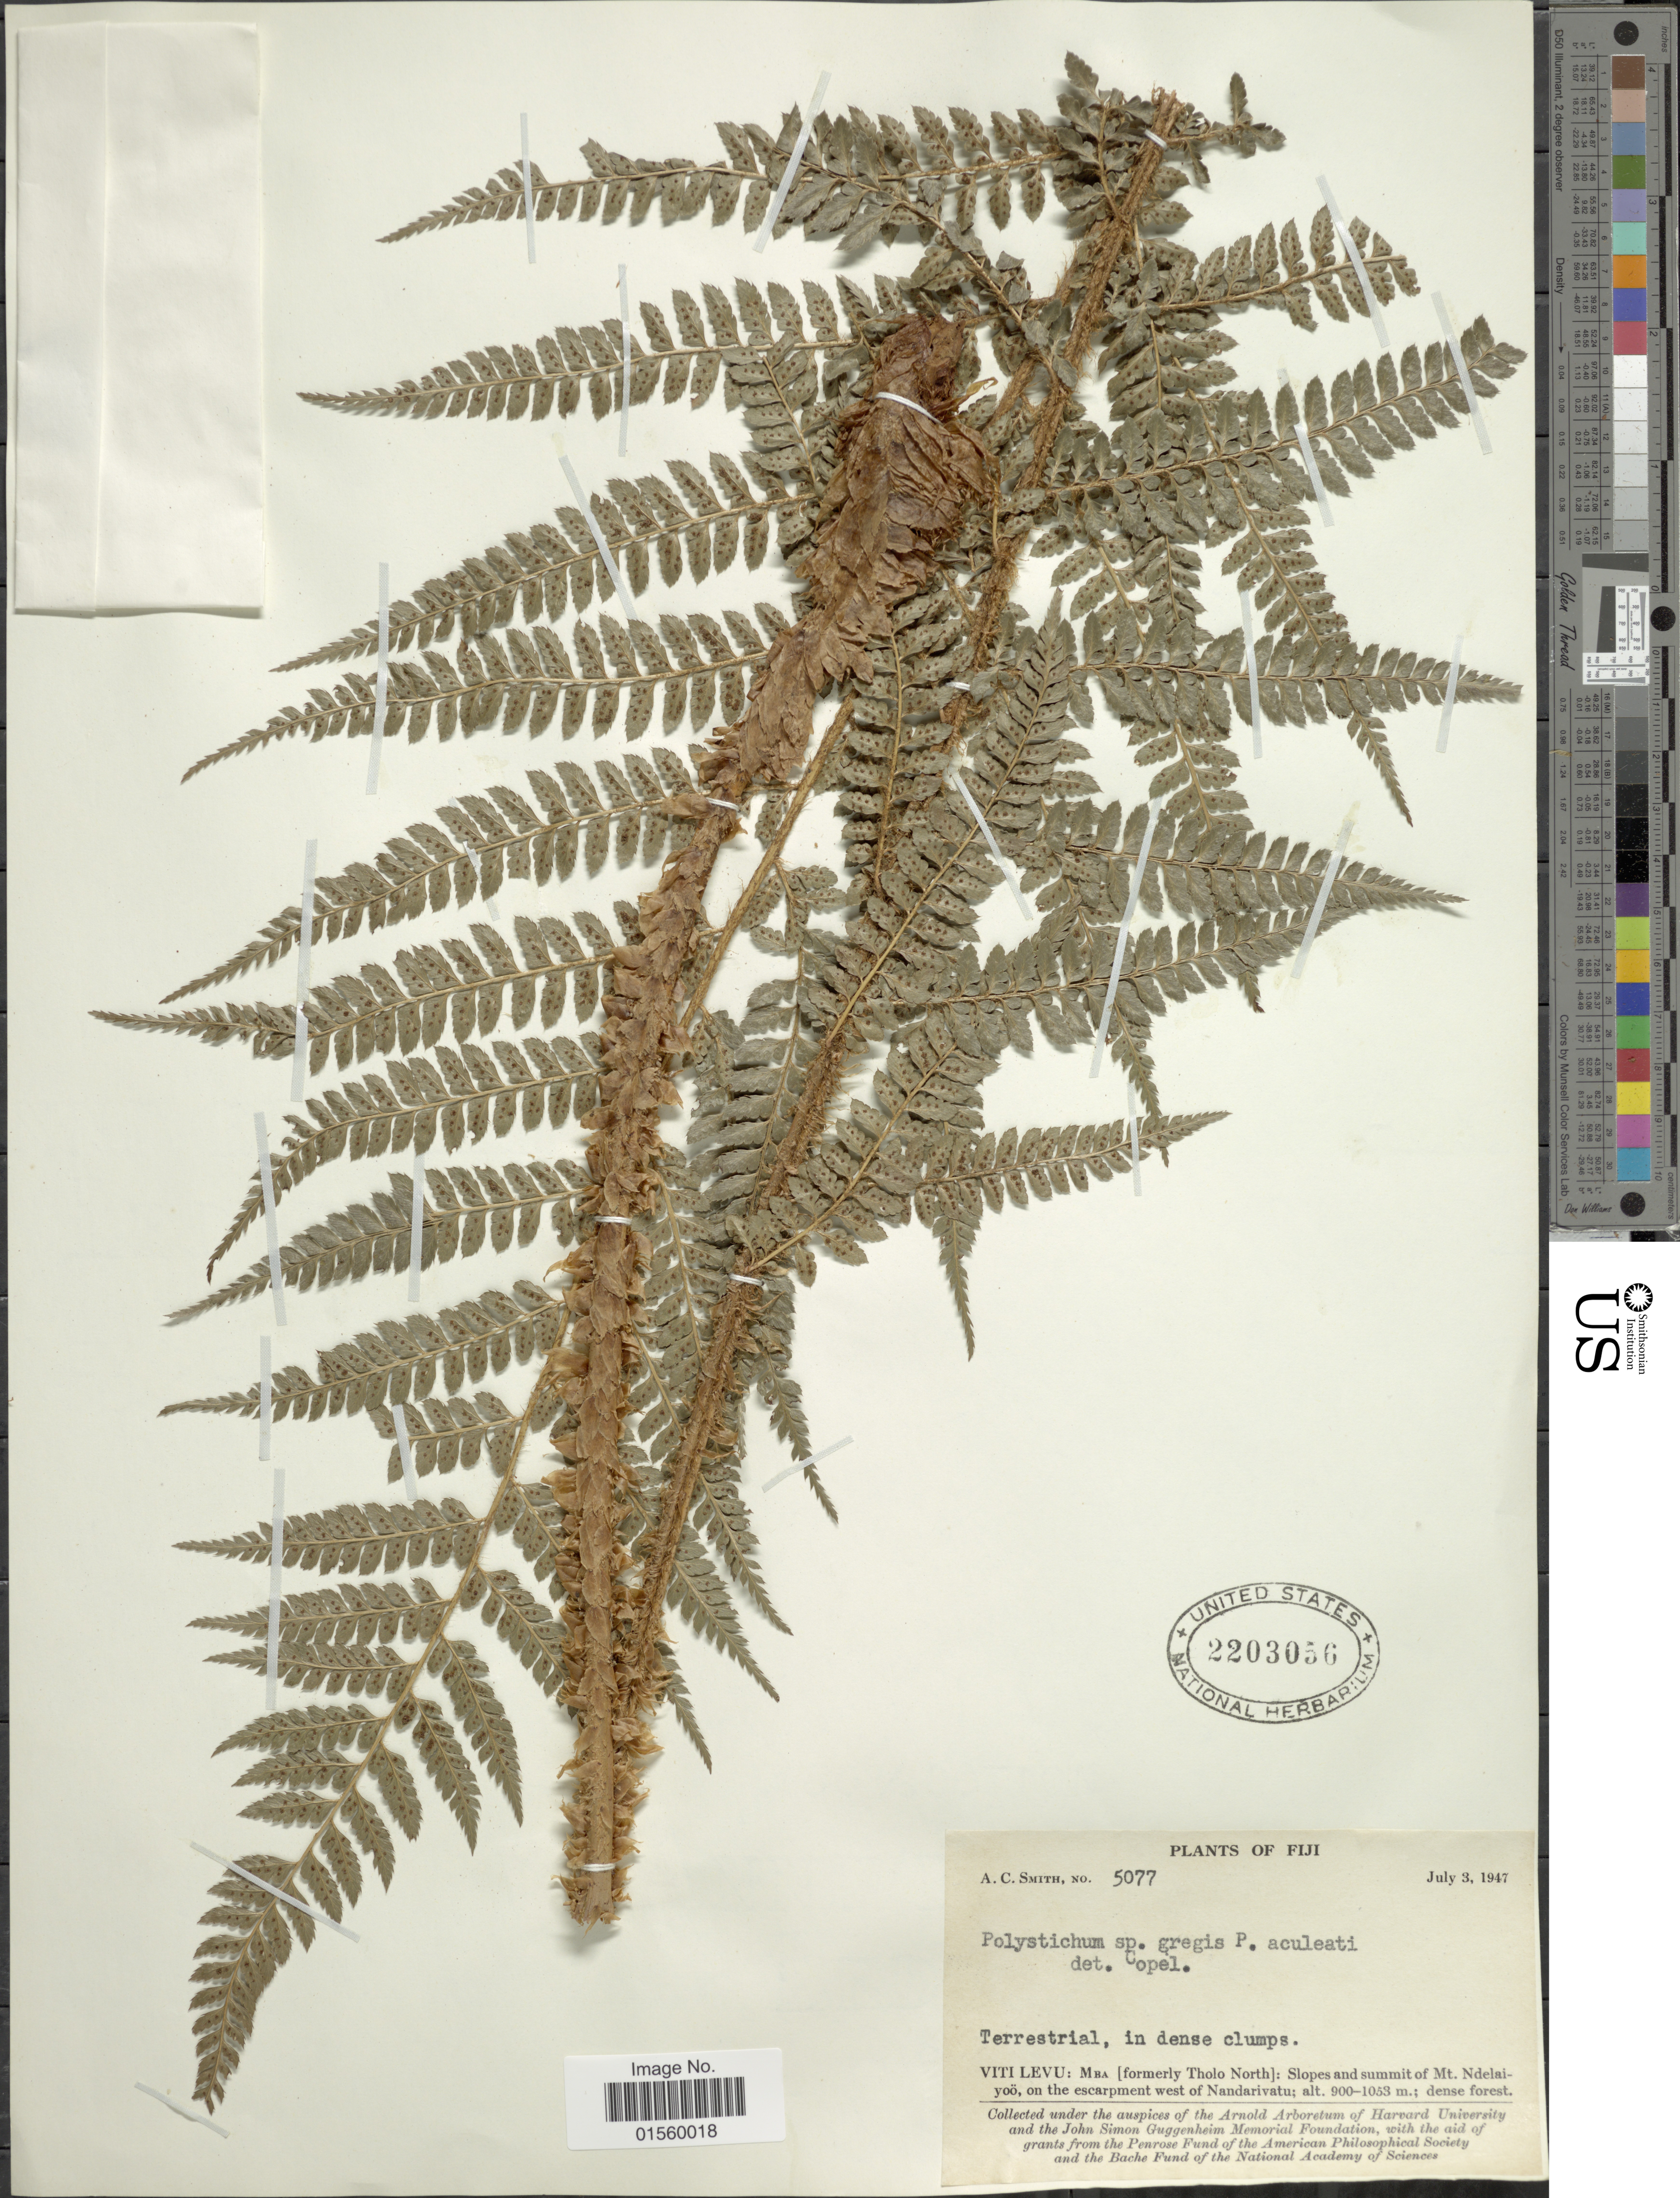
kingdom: Plantae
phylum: Tracheophyta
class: Polypodiopsida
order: Polypodiales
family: Dryopteridaceae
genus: Polystichum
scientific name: Polystichum aculeatum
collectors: A. C. Smith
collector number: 5077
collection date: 1947-07-03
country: Fiji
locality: Viti Levu: Mba (formerly Tholo North): slopes and summit of Mt. Ndelaiyoo, on the escarpment west of Nadarivatu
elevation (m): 900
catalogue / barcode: US 2203056